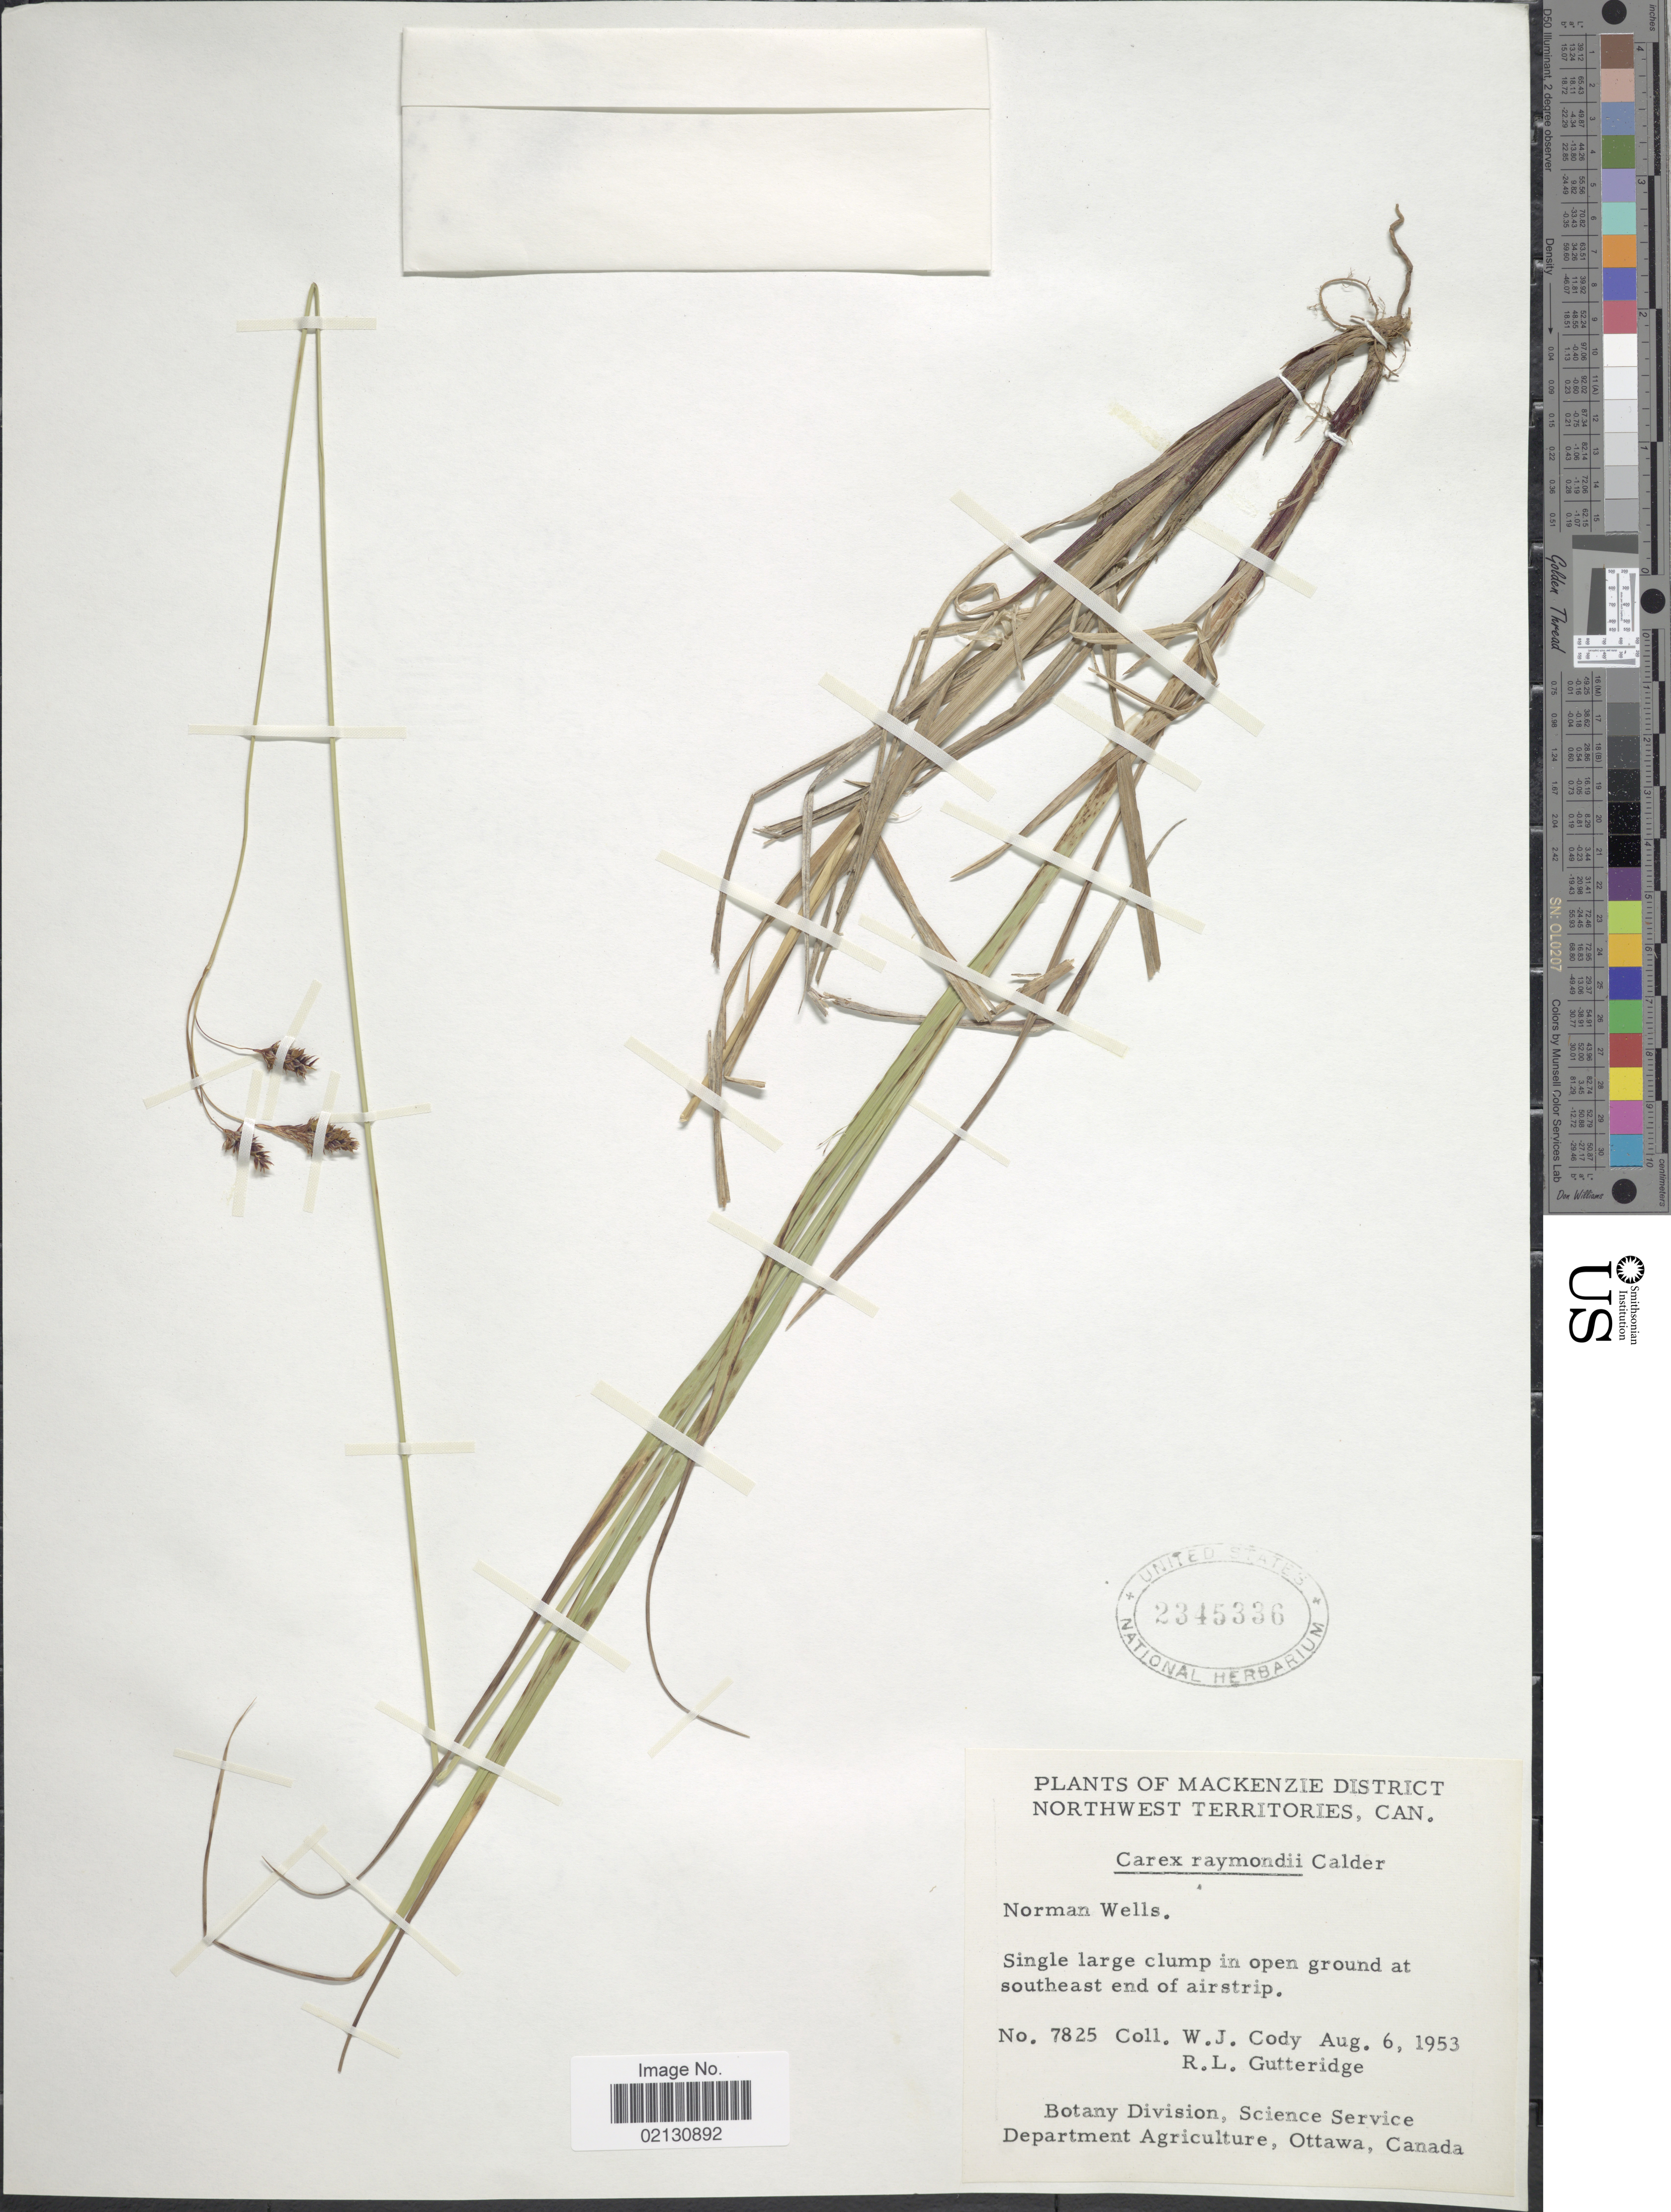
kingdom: Plantae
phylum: Tracheophyta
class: Liliopsida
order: Poales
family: Cyperaceae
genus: Carex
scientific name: Carex atratiformis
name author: Britton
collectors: W. Cody & R. Gutteridge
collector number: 7825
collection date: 1953-08-06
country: Canada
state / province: Northwest Territories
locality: Mackenzie District. Norman Wells, southeast end of airstrip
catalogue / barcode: US 2345336